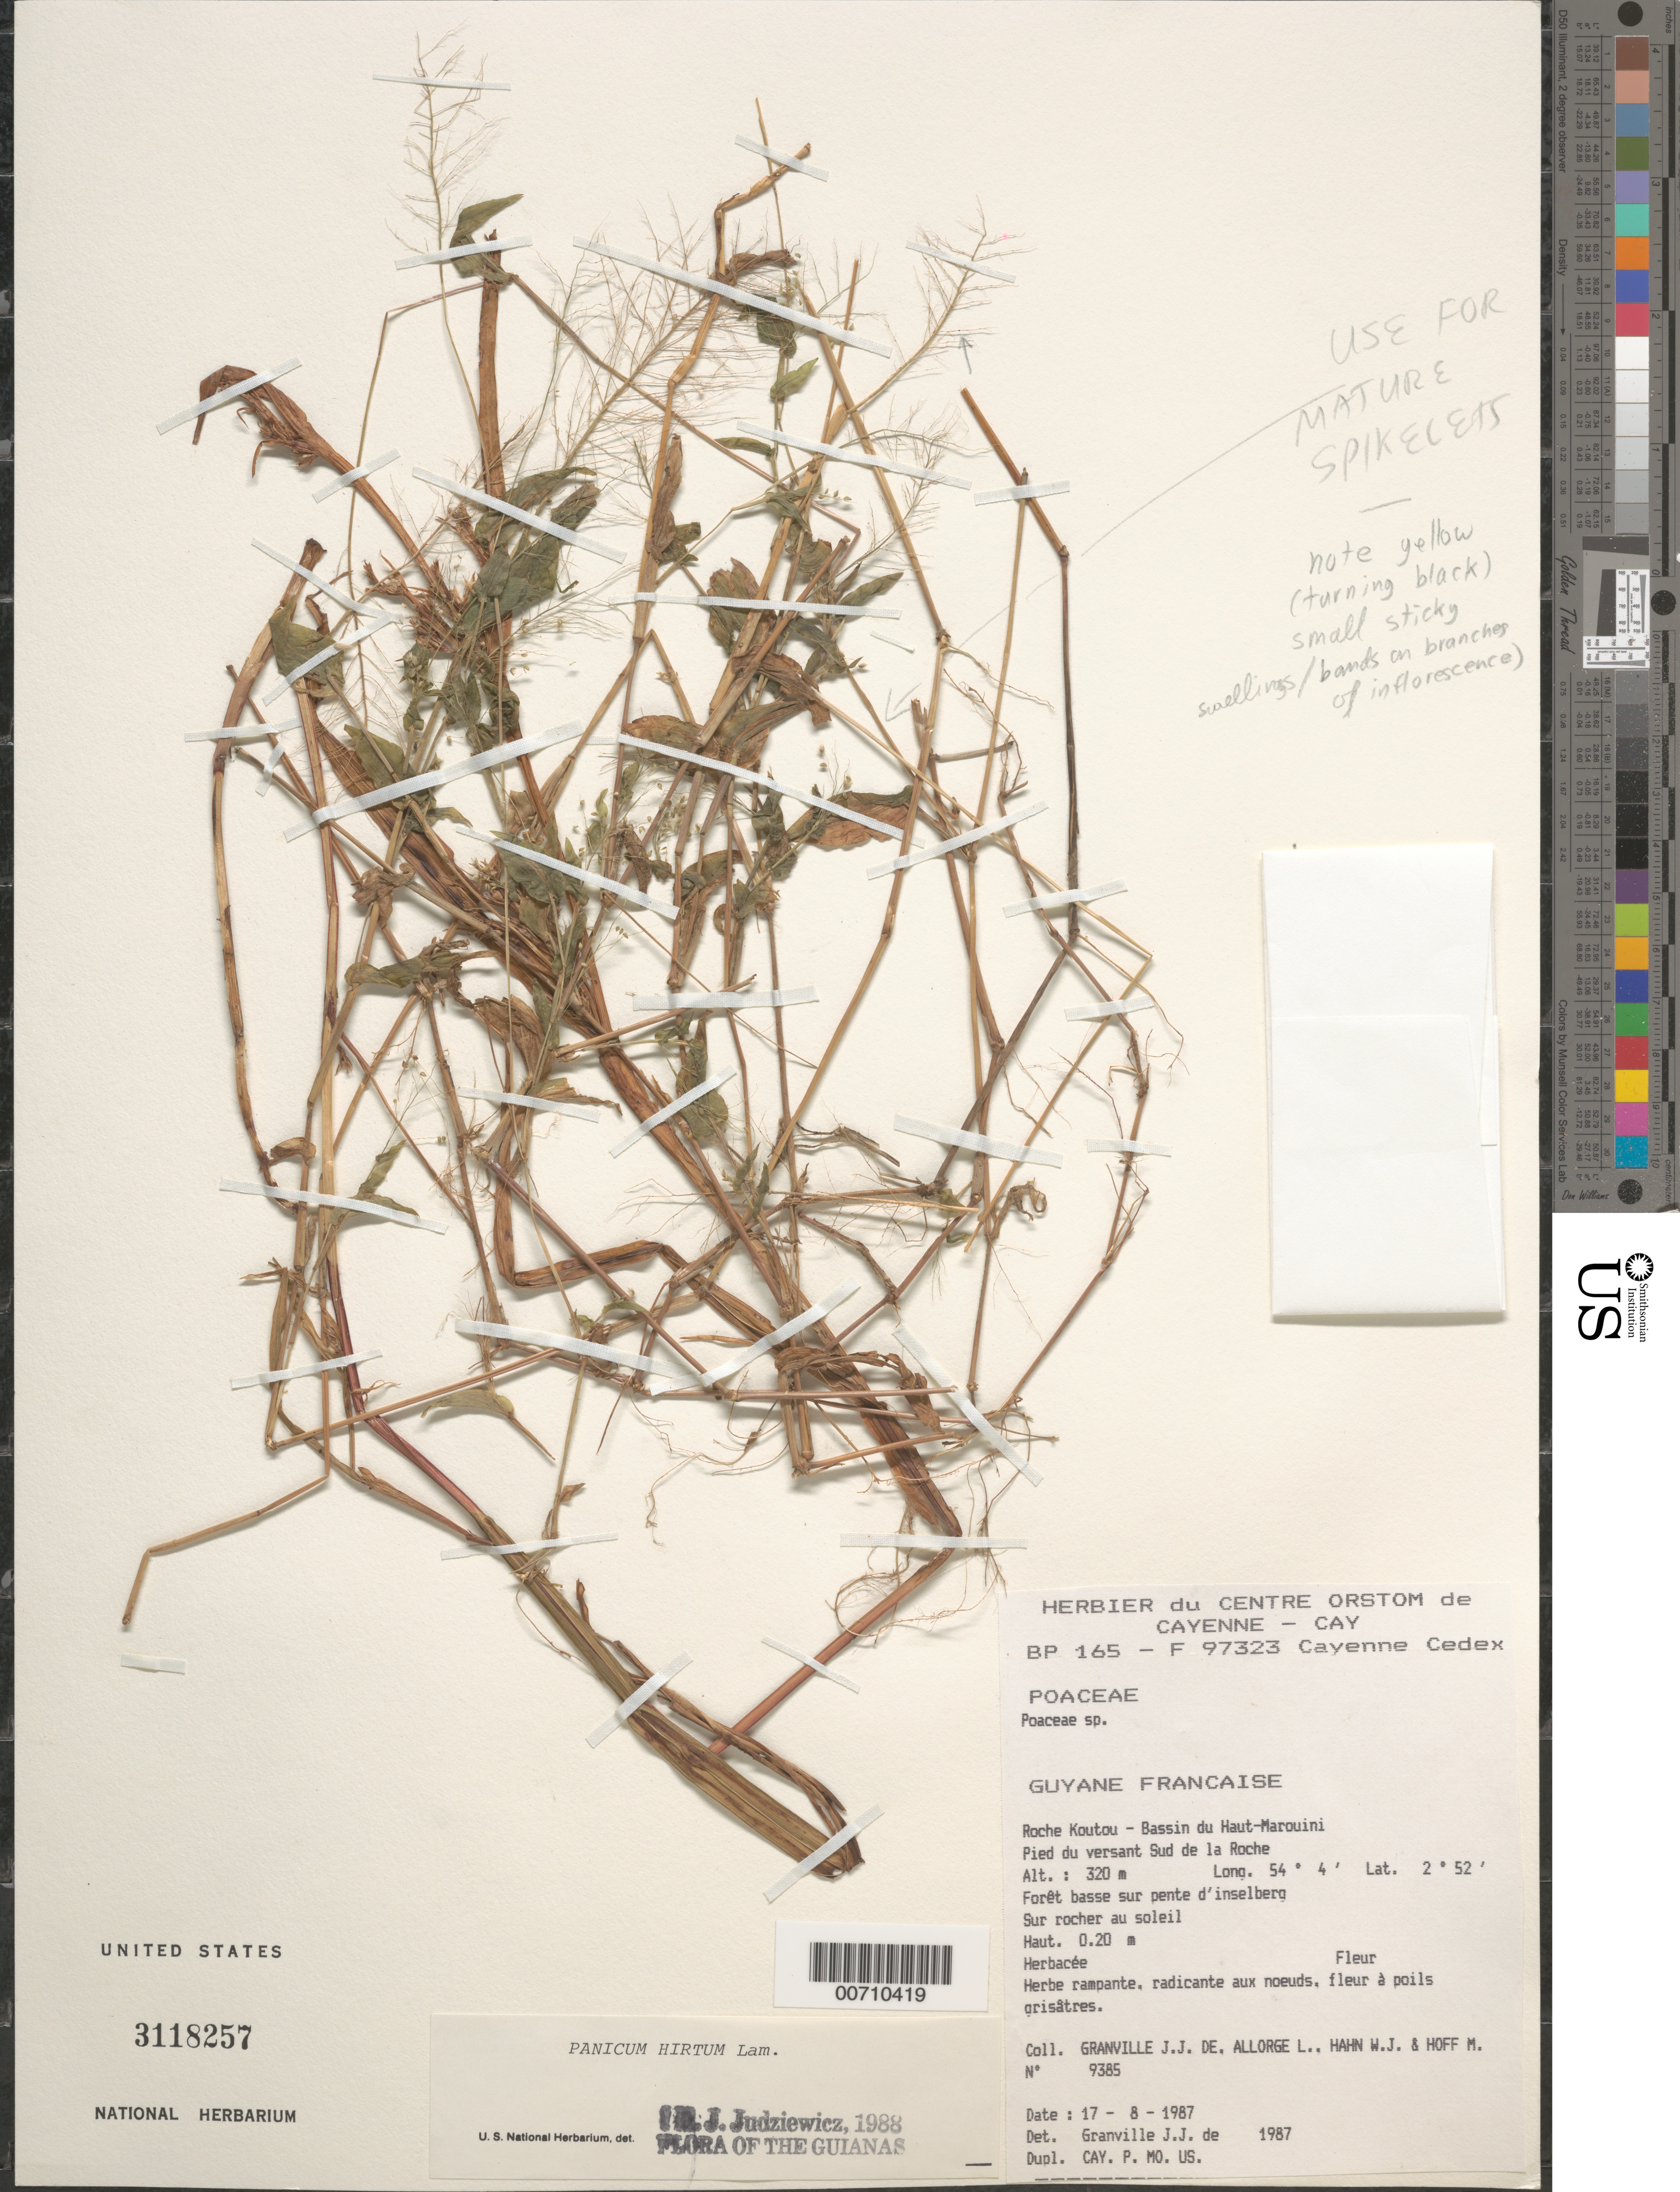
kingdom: Plantae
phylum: Tracheophyta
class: Liliopsida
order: Poales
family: Poaceae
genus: Panicum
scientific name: Panicum hirtum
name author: Lam.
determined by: Judziewicz, E. J.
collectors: J.-J. de Granville, L. Allorge, W. J. Hahn & M. Hoff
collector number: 9385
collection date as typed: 17-Aug-87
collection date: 1987-08-17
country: French Guiana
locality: Roche Koutou, Bassin du Haut-Marouini, Pied du versant Sud de la Roche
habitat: Forêt basse sur pente d'inselberg, Sur rocher au soleil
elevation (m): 320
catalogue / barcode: US 3118257